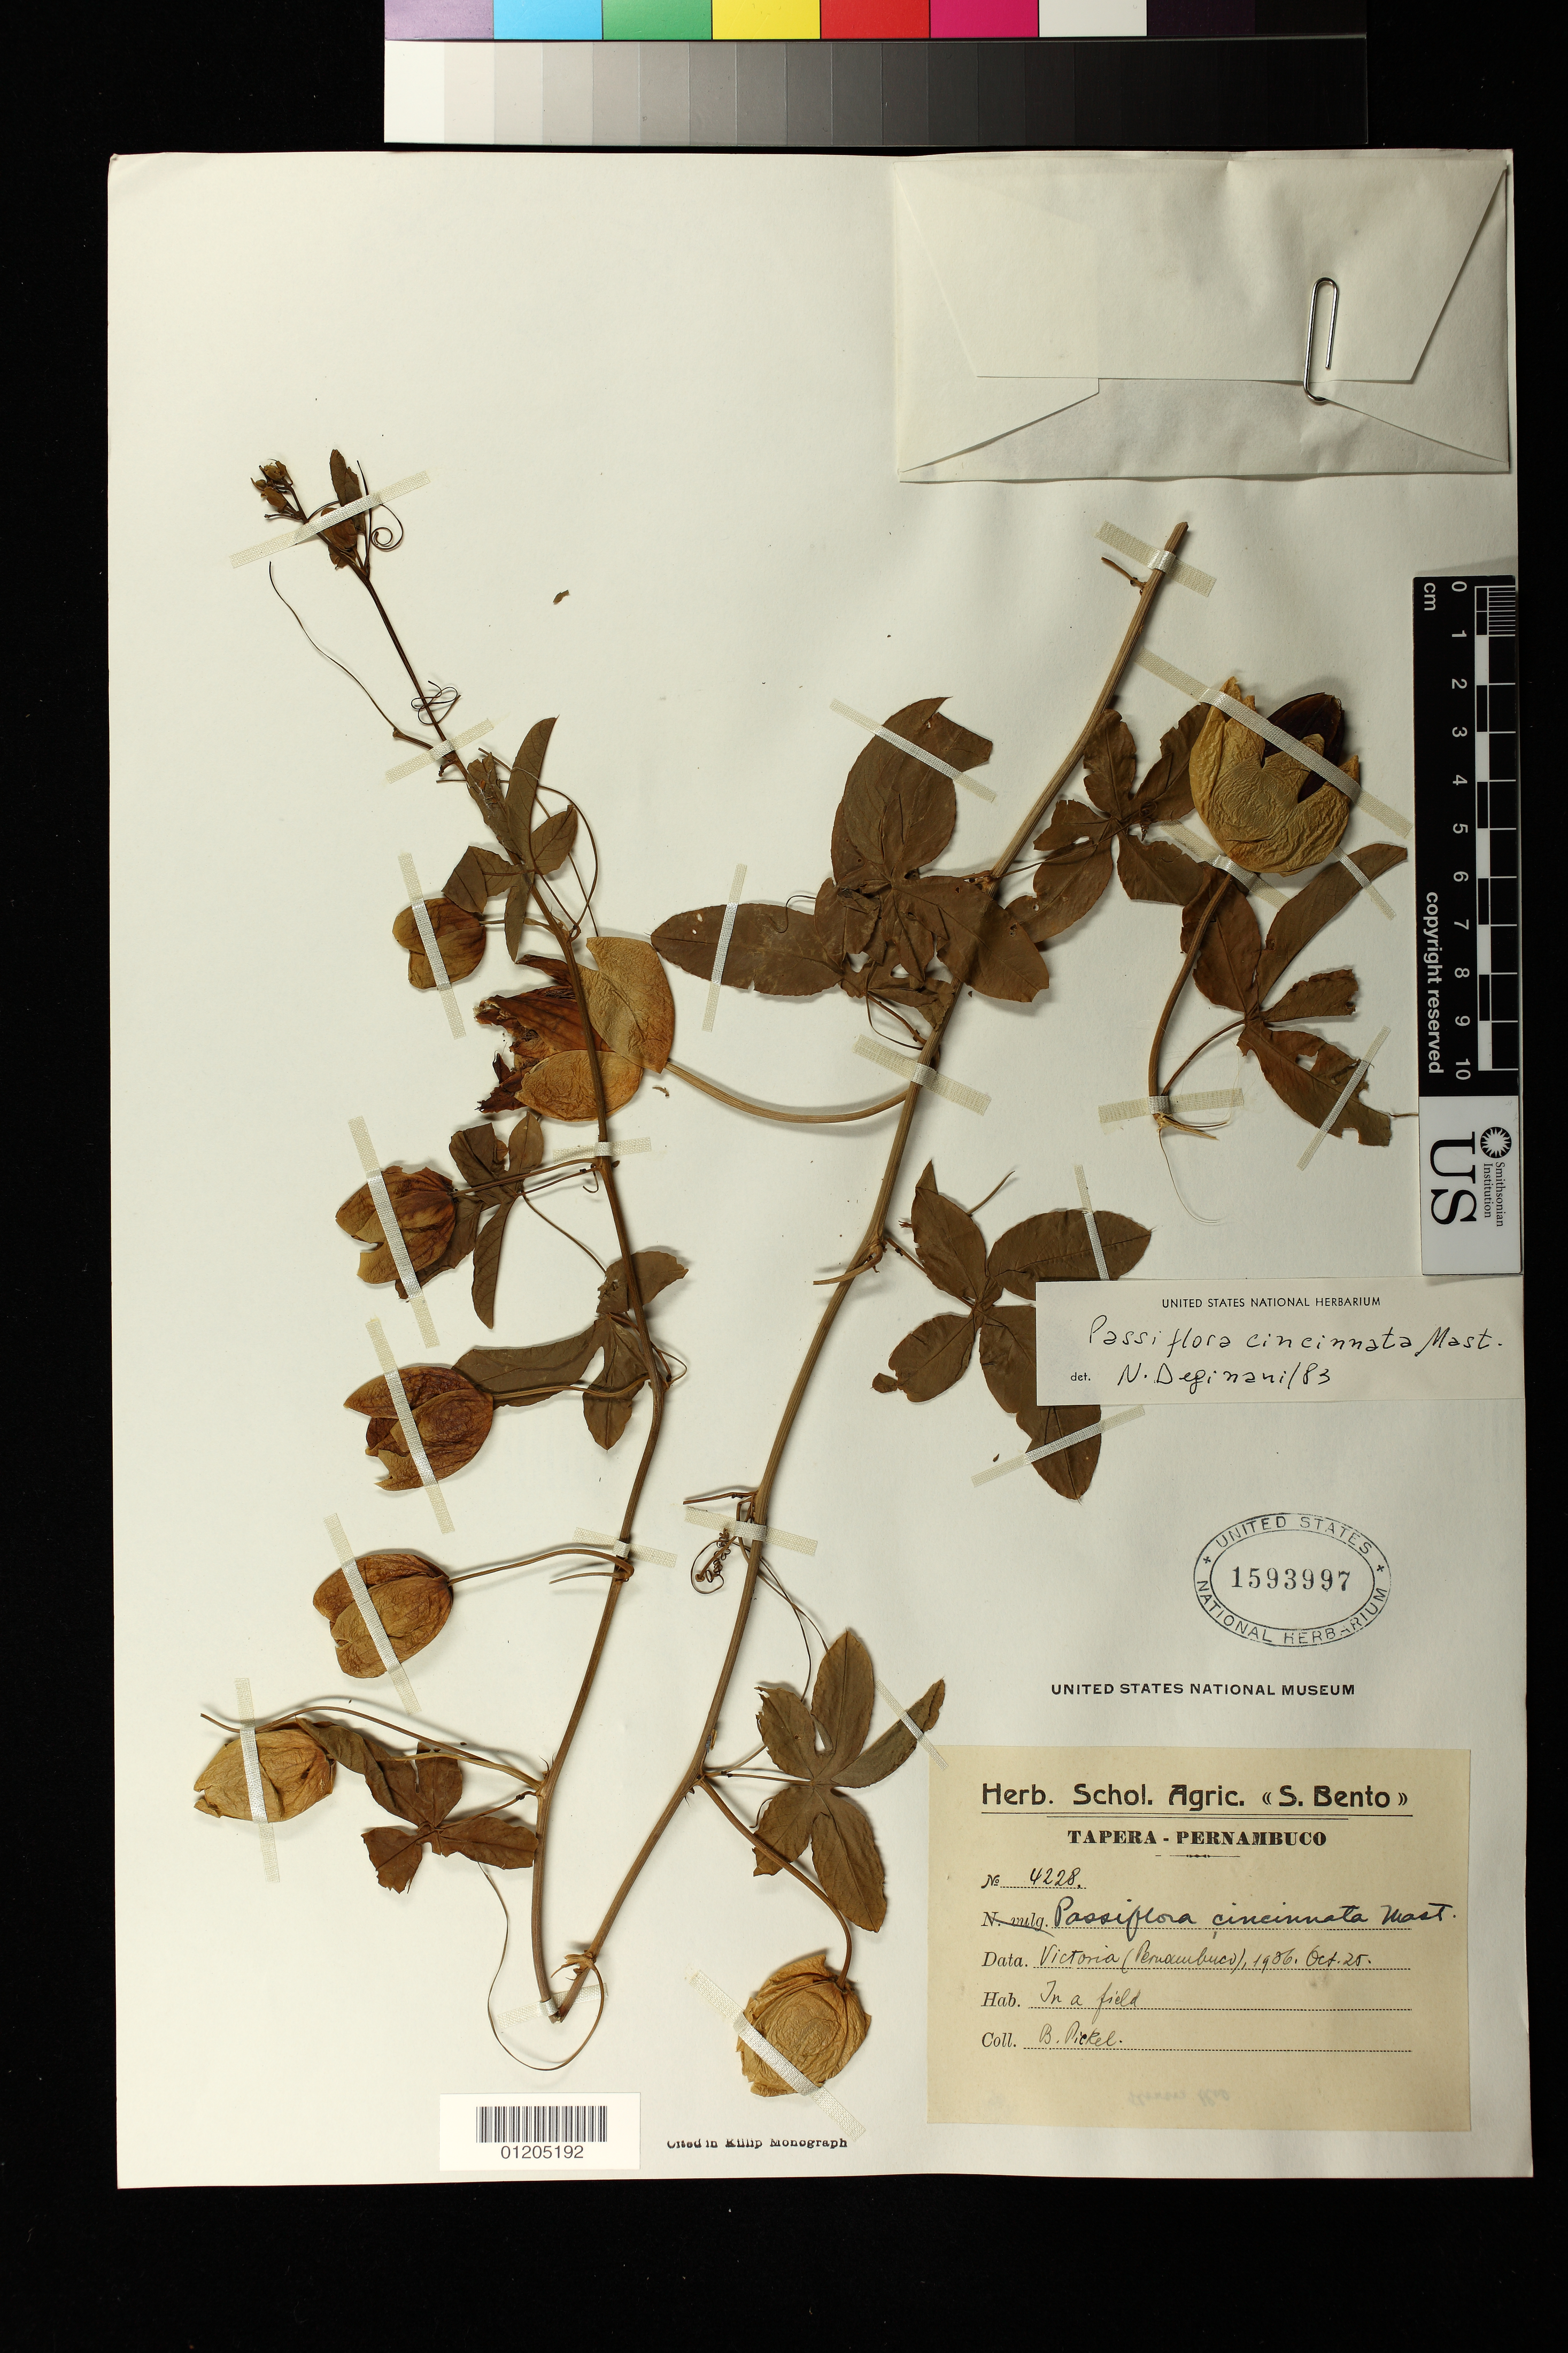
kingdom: Plantae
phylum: Tracheophyta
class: Magnoliopsida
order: Malpighiales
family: Passifloraceae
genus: Passiflora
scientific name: Passiflora cincinnata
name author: Mast.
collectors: B. J. Pickel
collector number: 4228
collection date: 1906-10-25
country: Brazil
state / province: Pernambuco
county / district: Vitoria de Santo Antao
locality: Victoria,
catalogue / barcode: US 1593997